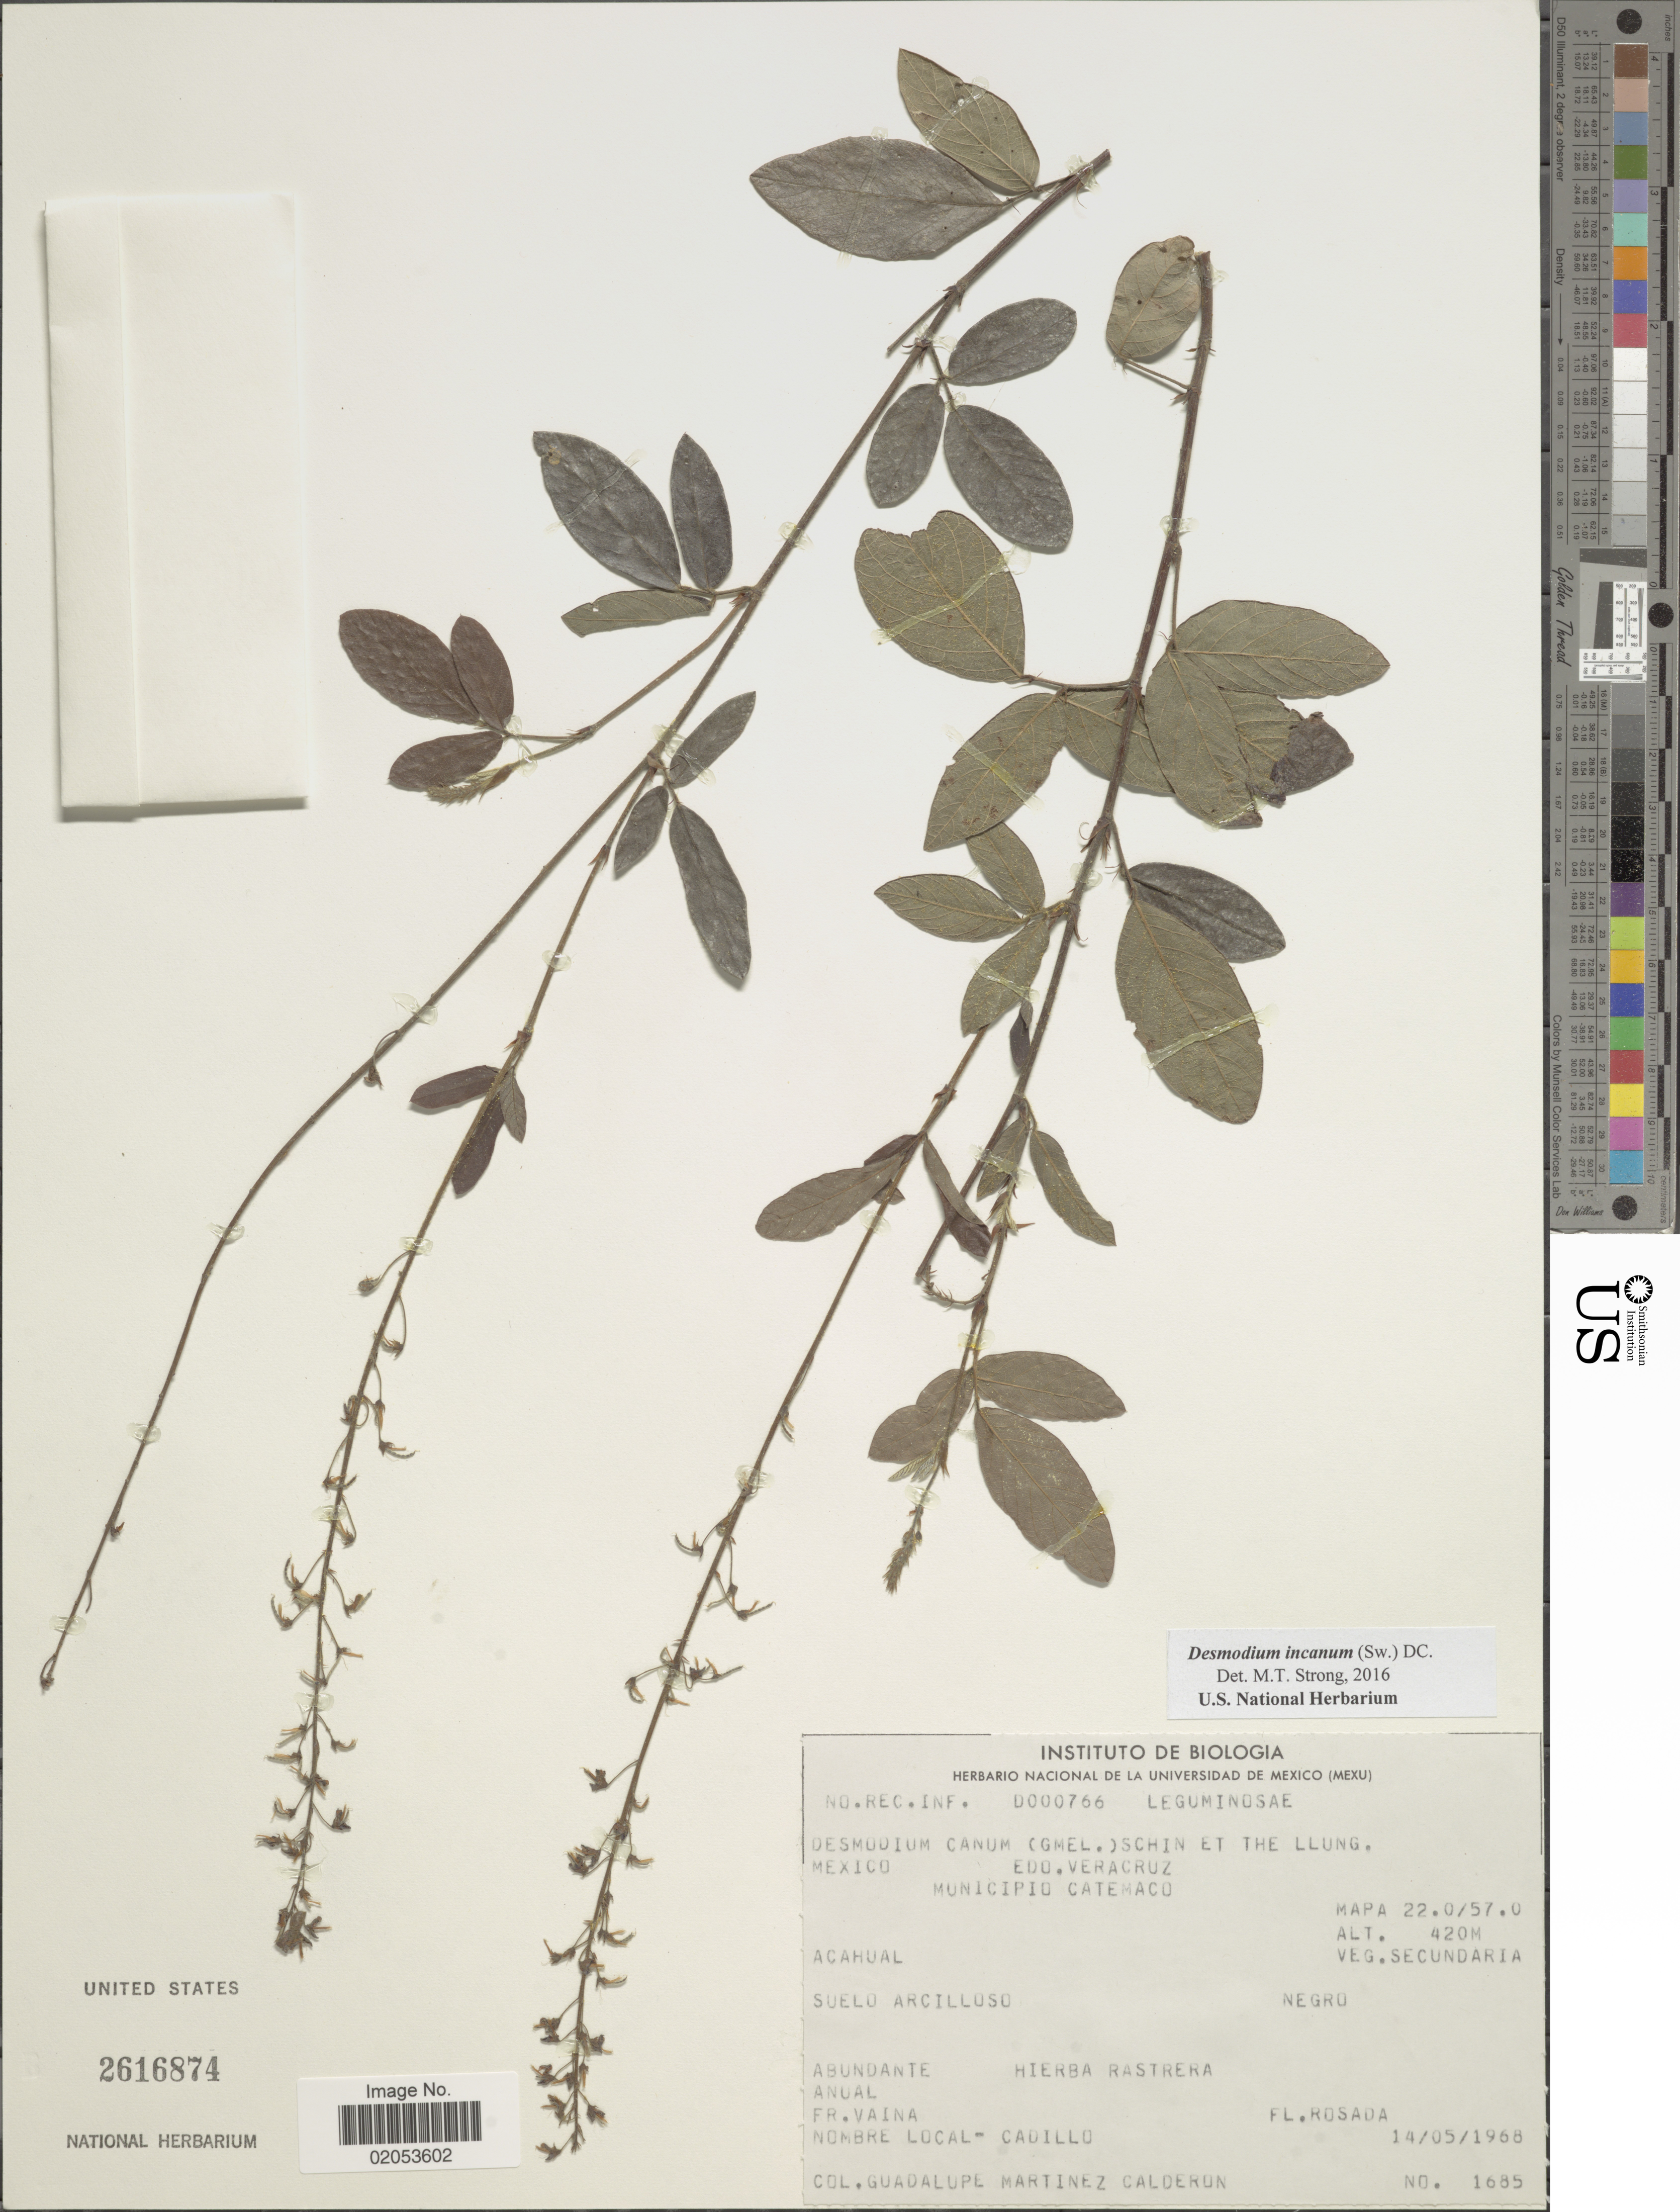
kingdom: Plantae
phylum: Tracheophyta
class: Magnoliopsida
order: Fabales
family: Fabaceae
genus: Desmodium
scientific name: Desmodium incanum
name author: (Sw.) DC.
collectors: G. Martínez Calderón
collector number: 1685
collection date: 1968-05-14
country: Mexico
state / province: Veracruz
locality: Municipio Catemaco, Acahual, Suelo Arcilloso, mapa 22.0/57.0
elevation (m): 420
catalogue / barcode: US 2616874